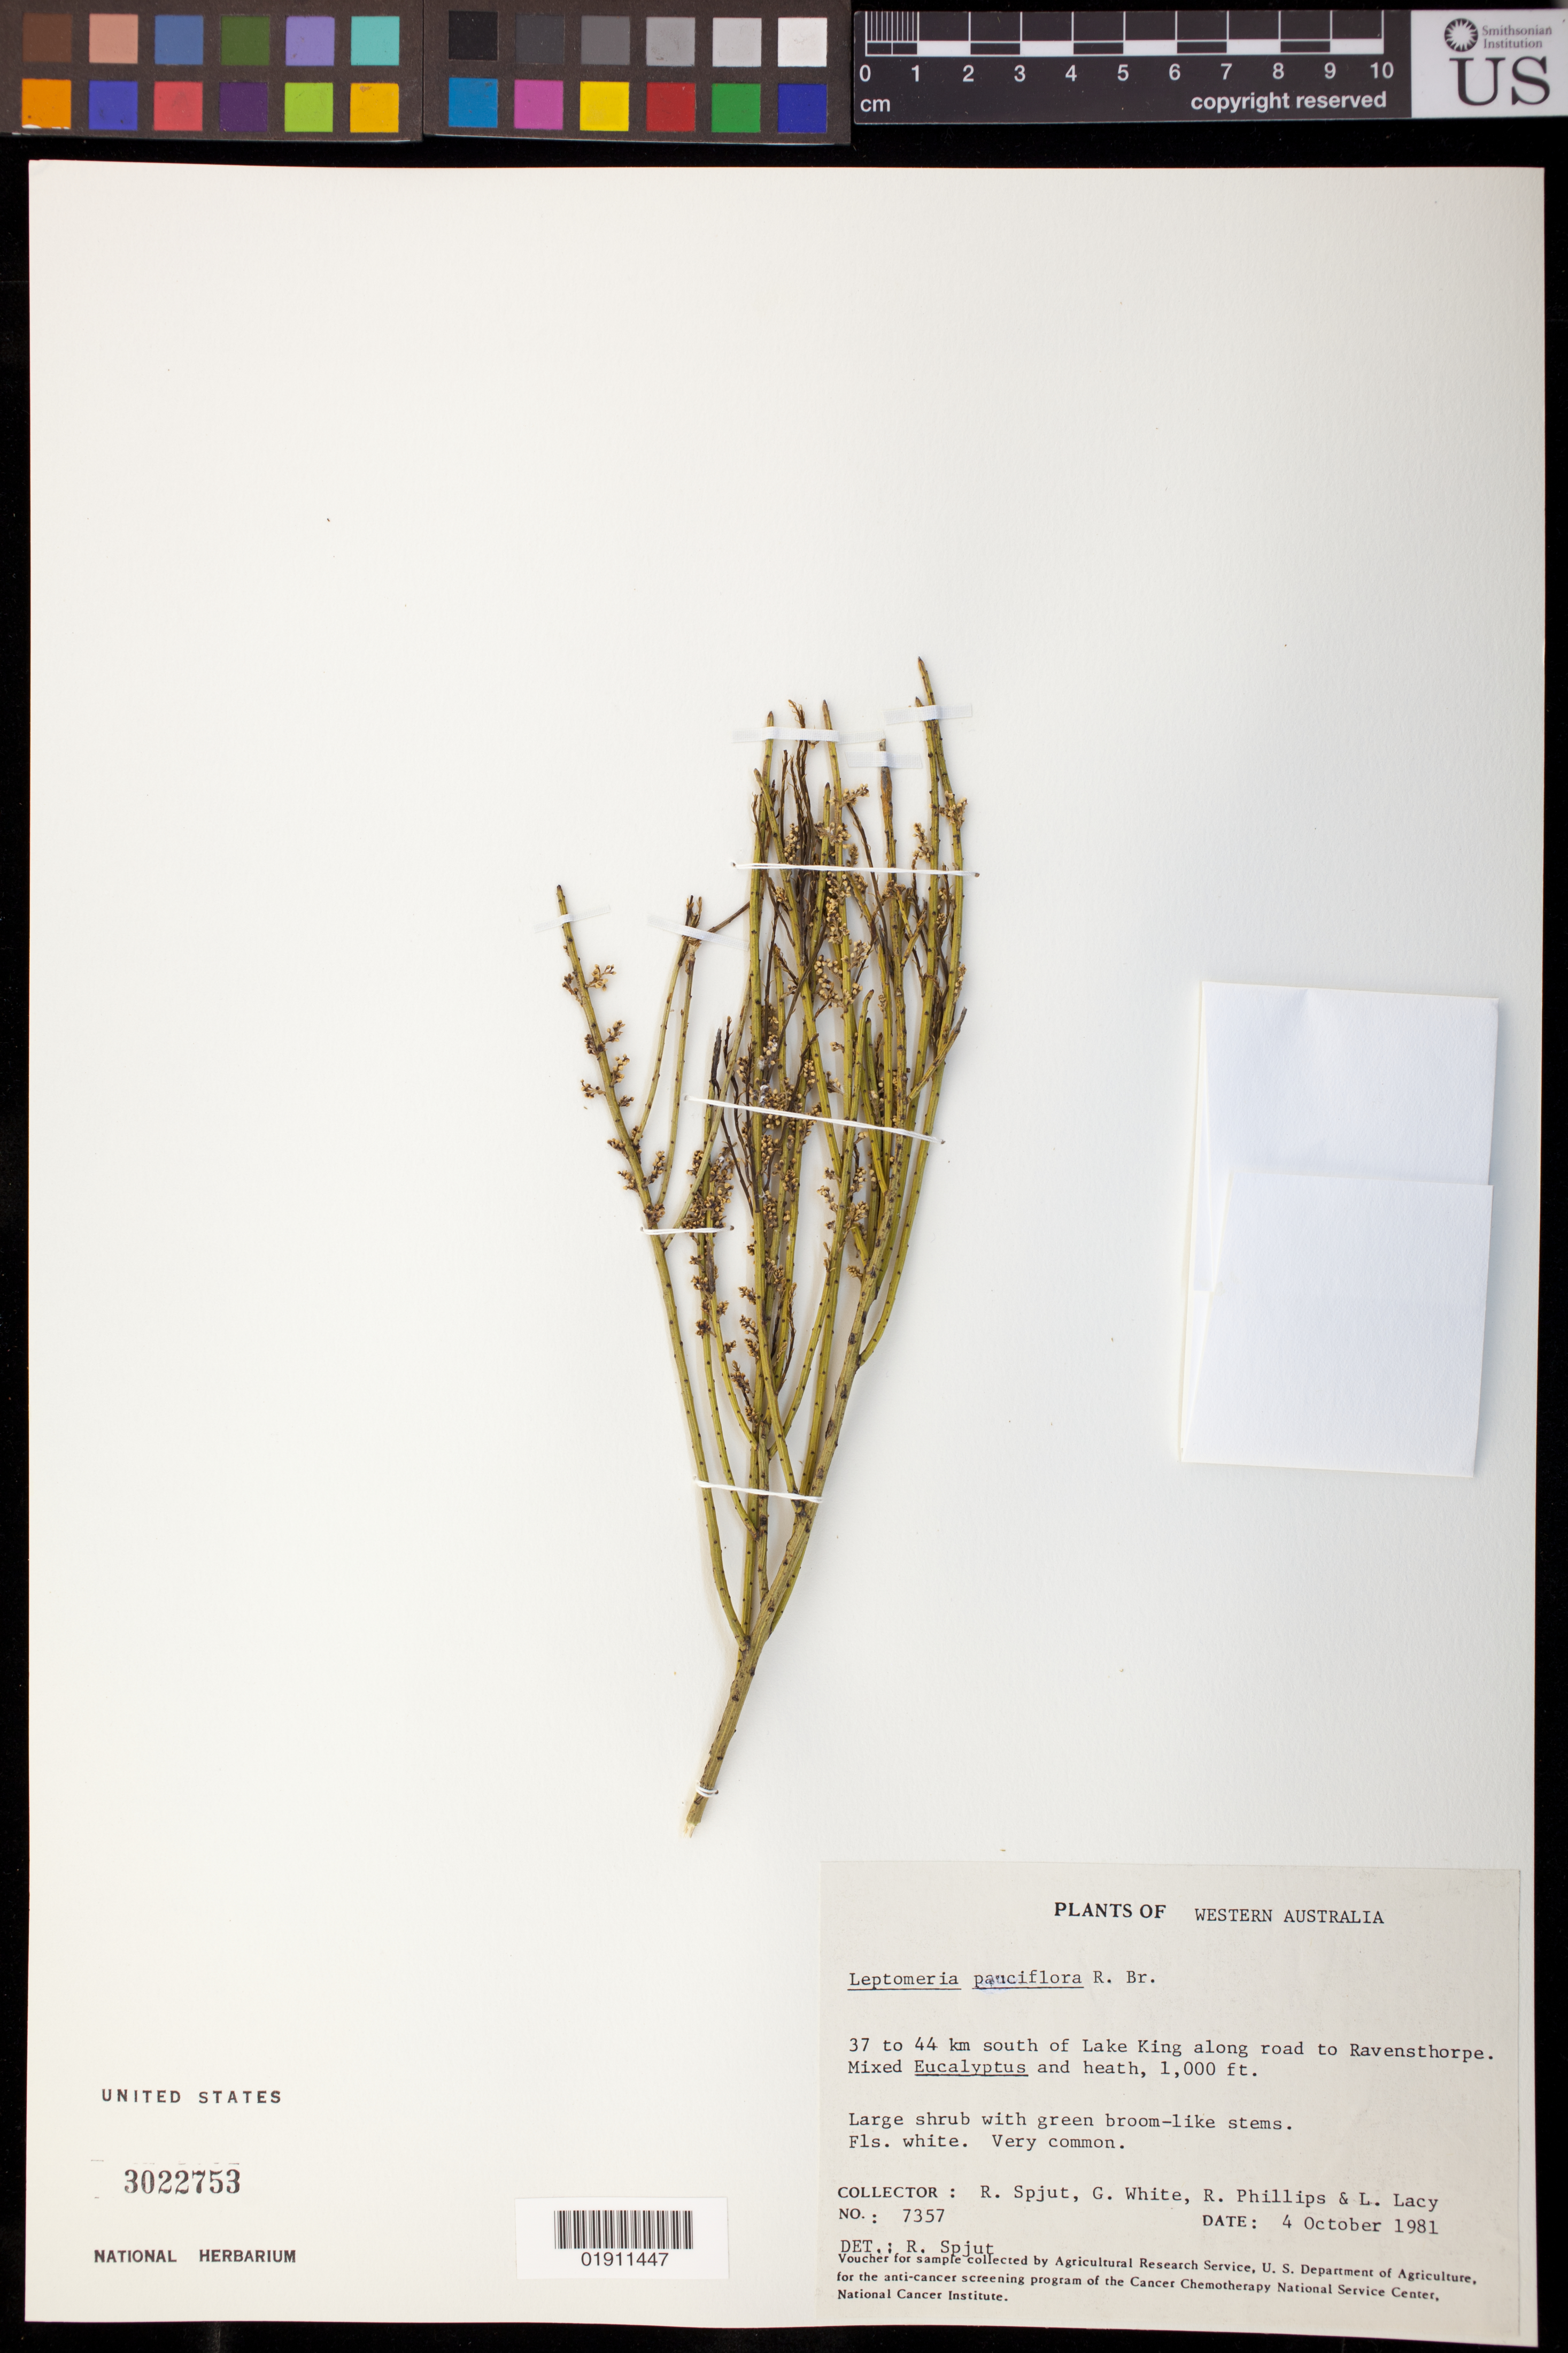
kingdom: Plantae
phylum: Tracheophyta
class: Magnoliopsida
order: Santalales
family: Amphorogynaceae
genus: Leptomeria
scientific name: Leptomeria pauciflora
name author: R. Br.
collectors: R. Spjut, G. White, R. Phillips & L. Lacy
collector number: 7357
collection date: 1981-10-04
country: Australia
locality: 37 to 44 km south of Lake King along road to Ravensthorpe.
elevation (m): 305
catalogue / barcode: US 3022753